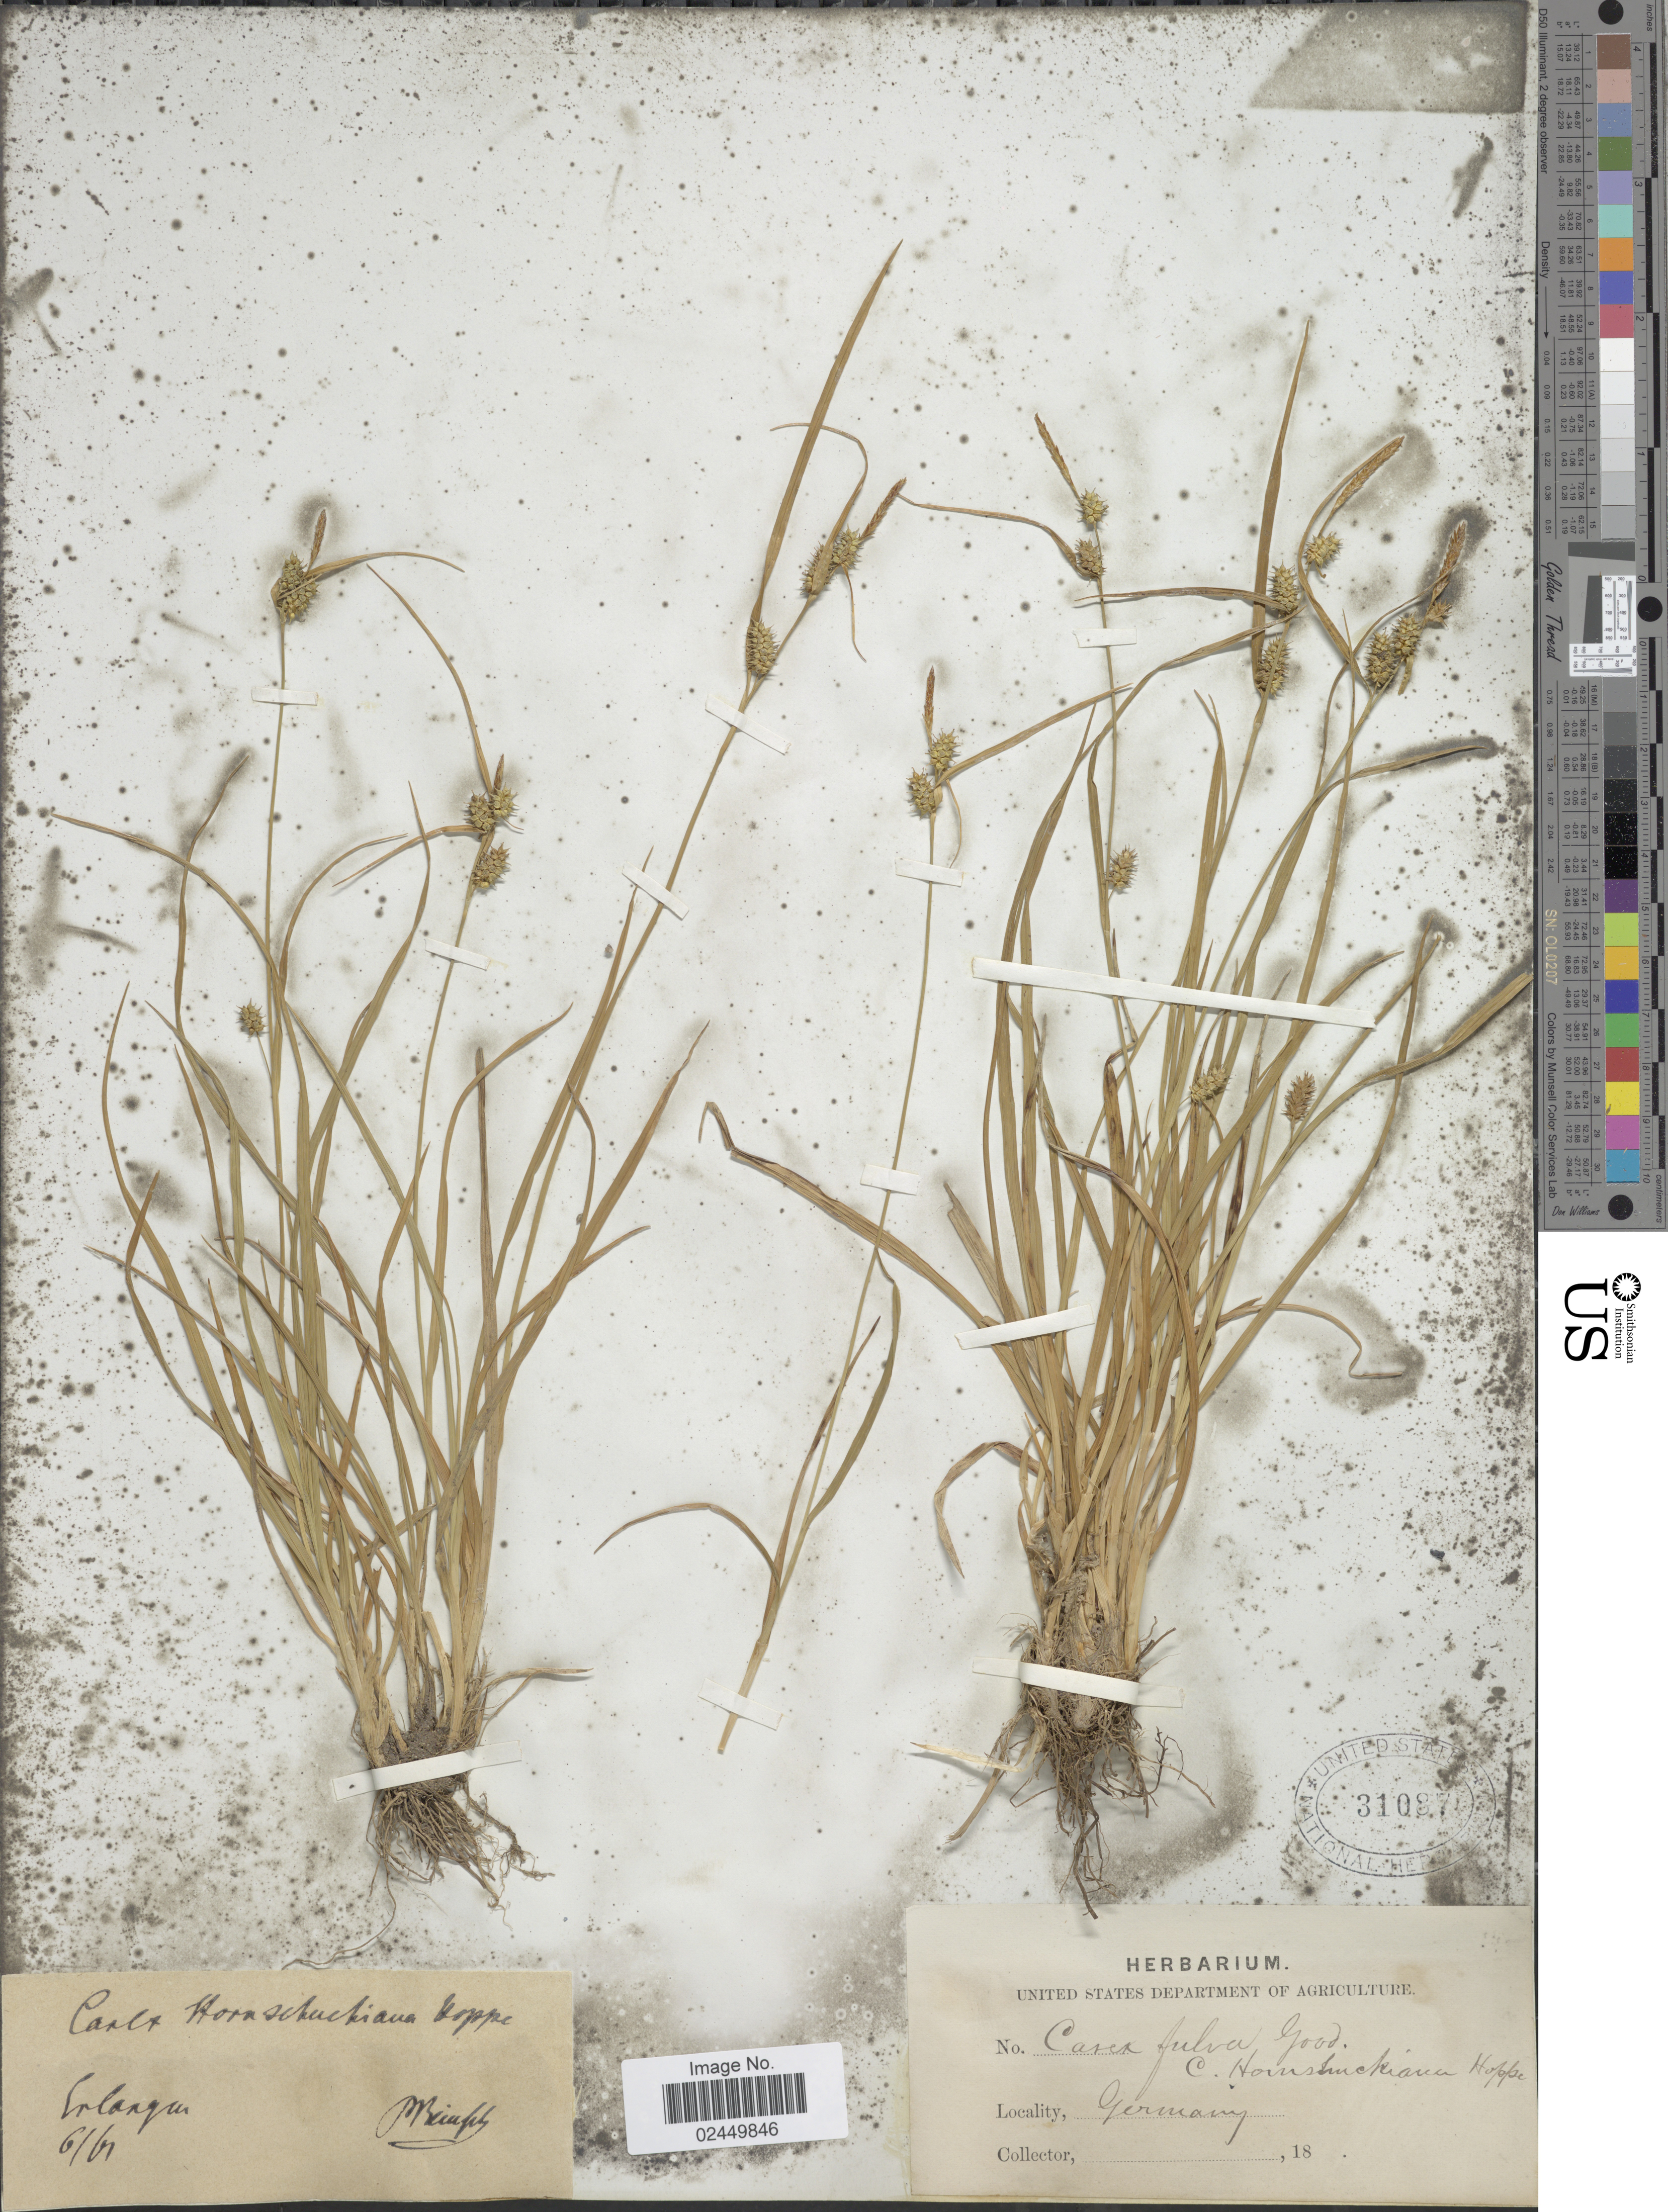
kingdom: Plantae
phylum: Tracheophyta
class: Liliopsida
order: Poales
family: Cyperaceae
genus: Carex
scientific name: Carex hostiana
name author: DC.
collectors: P.F. Reinsch (herbarium)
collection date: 1861-06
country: Germany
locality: Erlangen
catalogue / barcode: US 31087